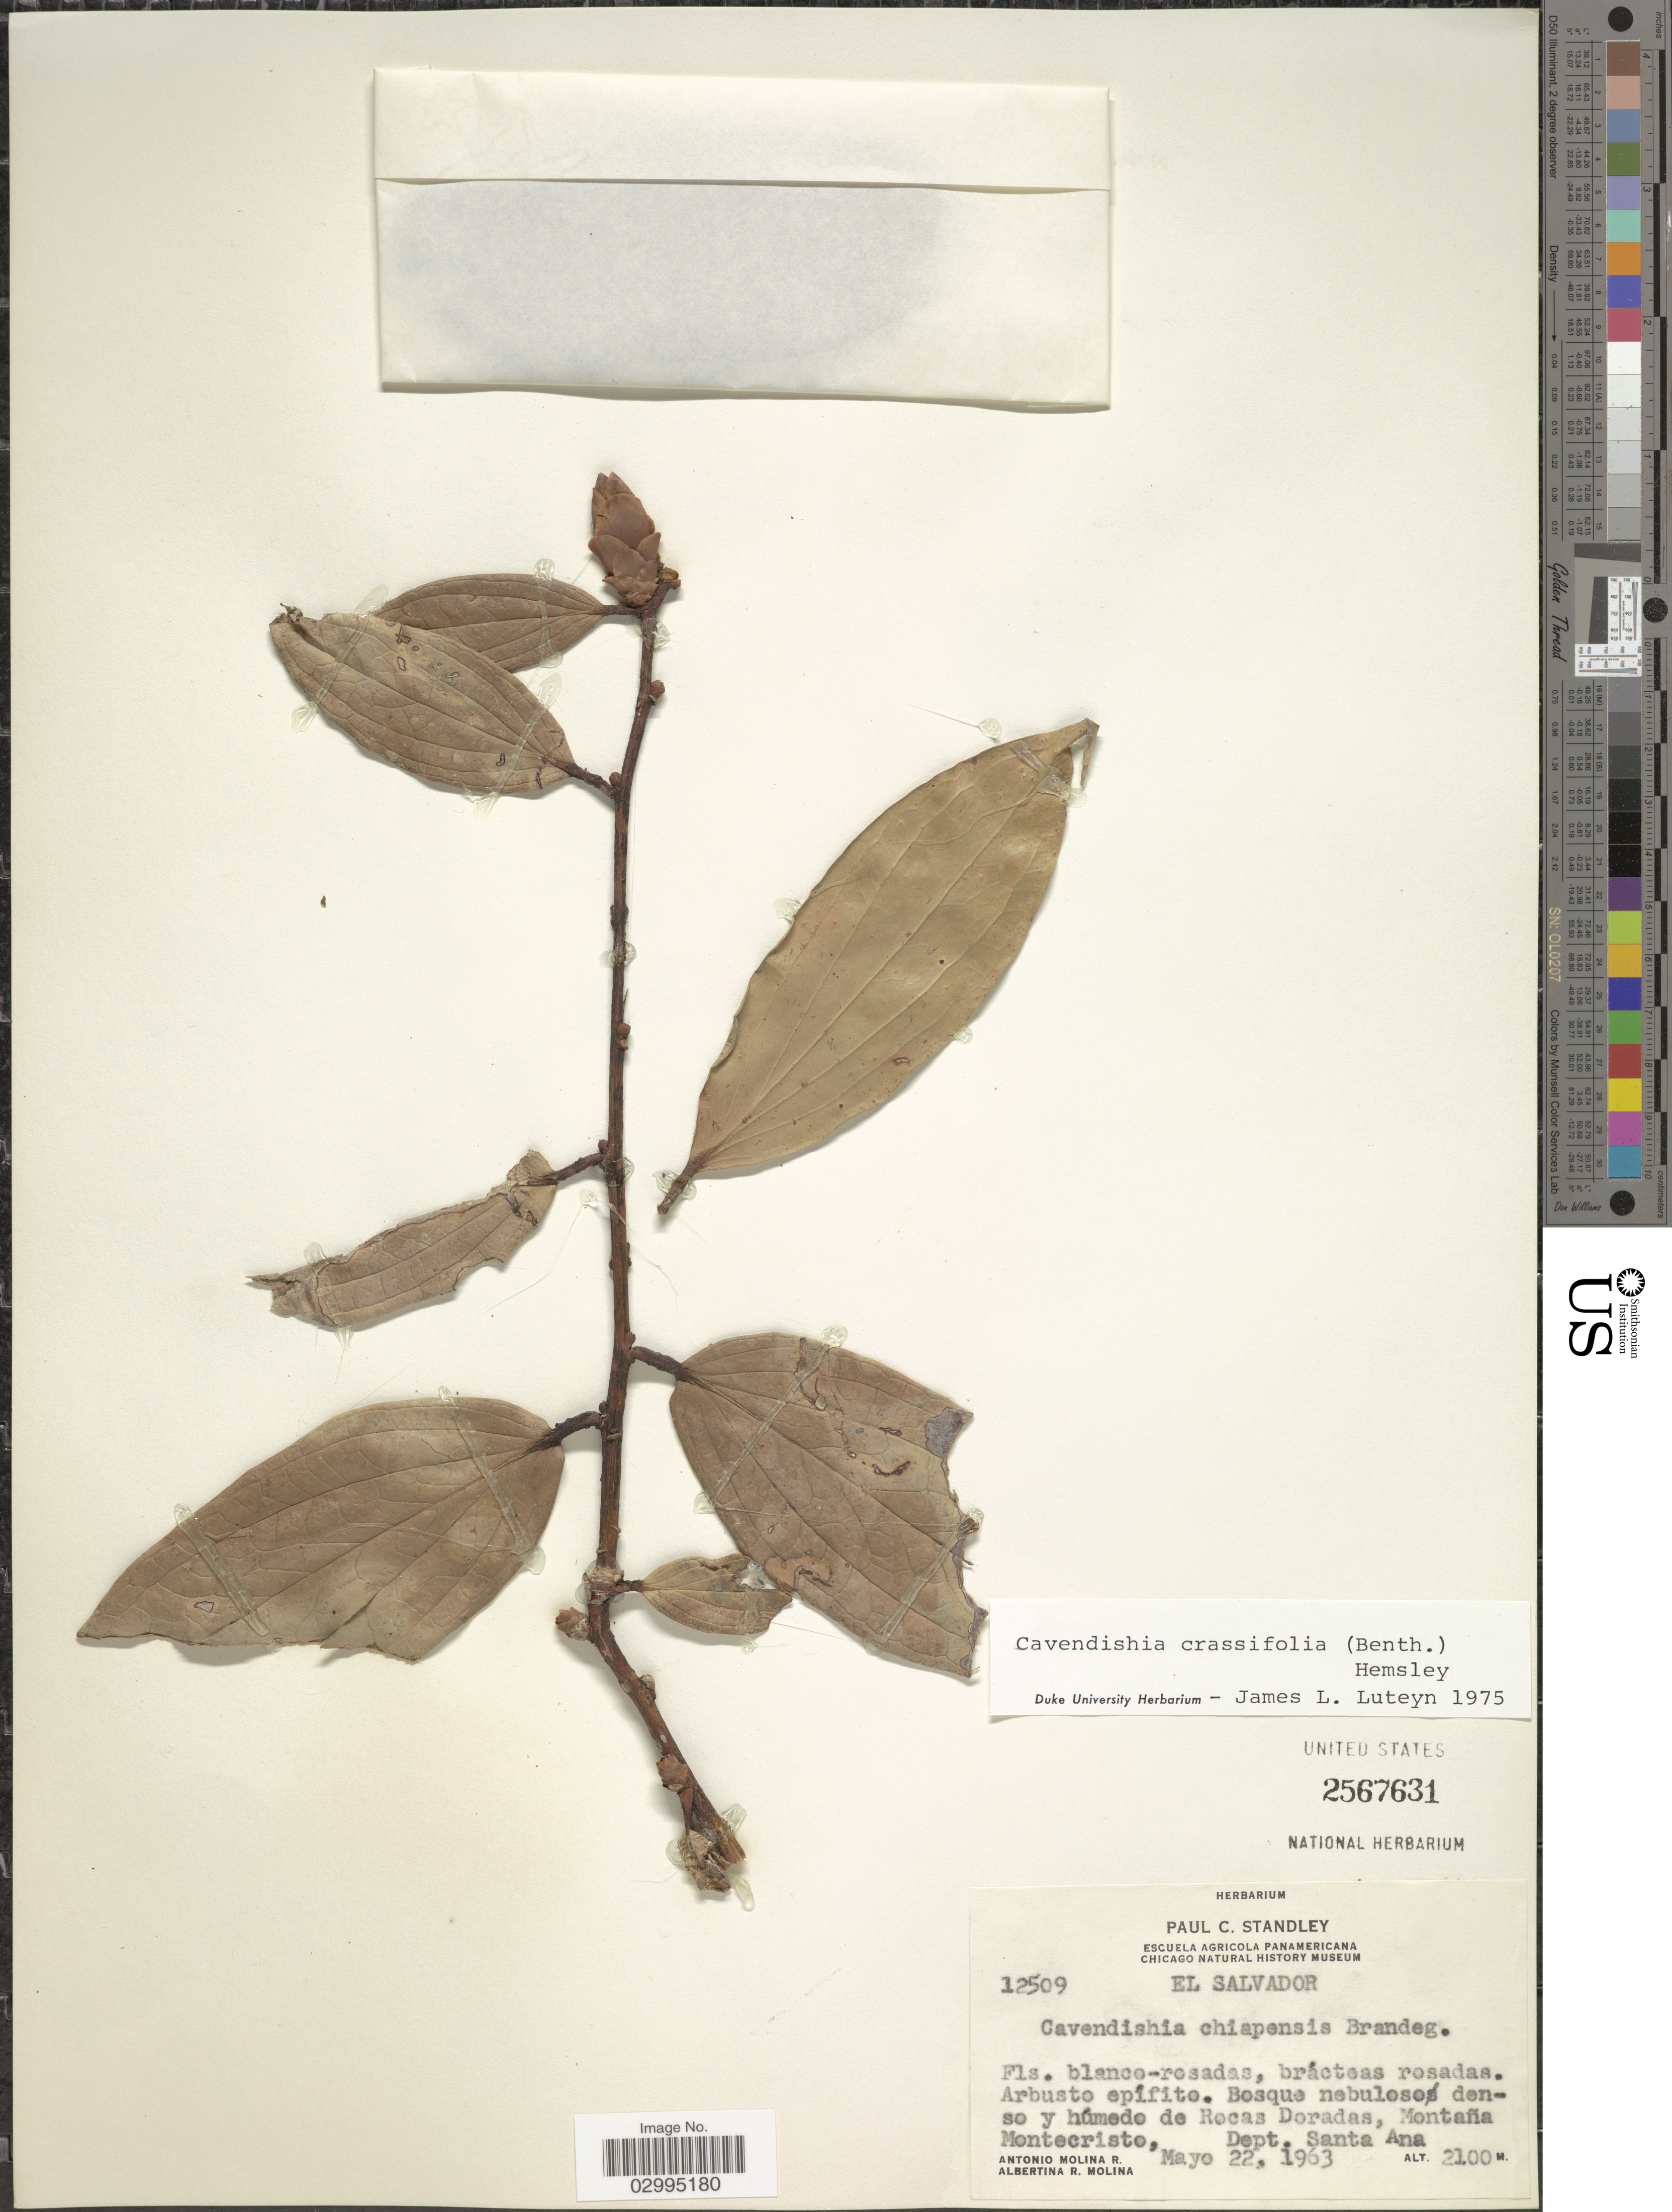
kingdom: Plantae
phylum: Tracheophyta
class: Magnoliopsida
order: Ericales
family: Ericaceae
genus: Cavendishia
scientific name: Cavendishia crassifolia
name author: (Benth.) Hemsl.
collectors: A. Molina R. & A. R. Molina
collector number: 12509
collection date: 1963-05-22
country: El Salvador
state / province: Santa Ana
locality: Bosque nebuloso denso y húmedo de Rocas Doradas, Montaña Montecristo, Dept. Santa Ana.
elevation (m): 2100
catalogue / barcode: US 2567631